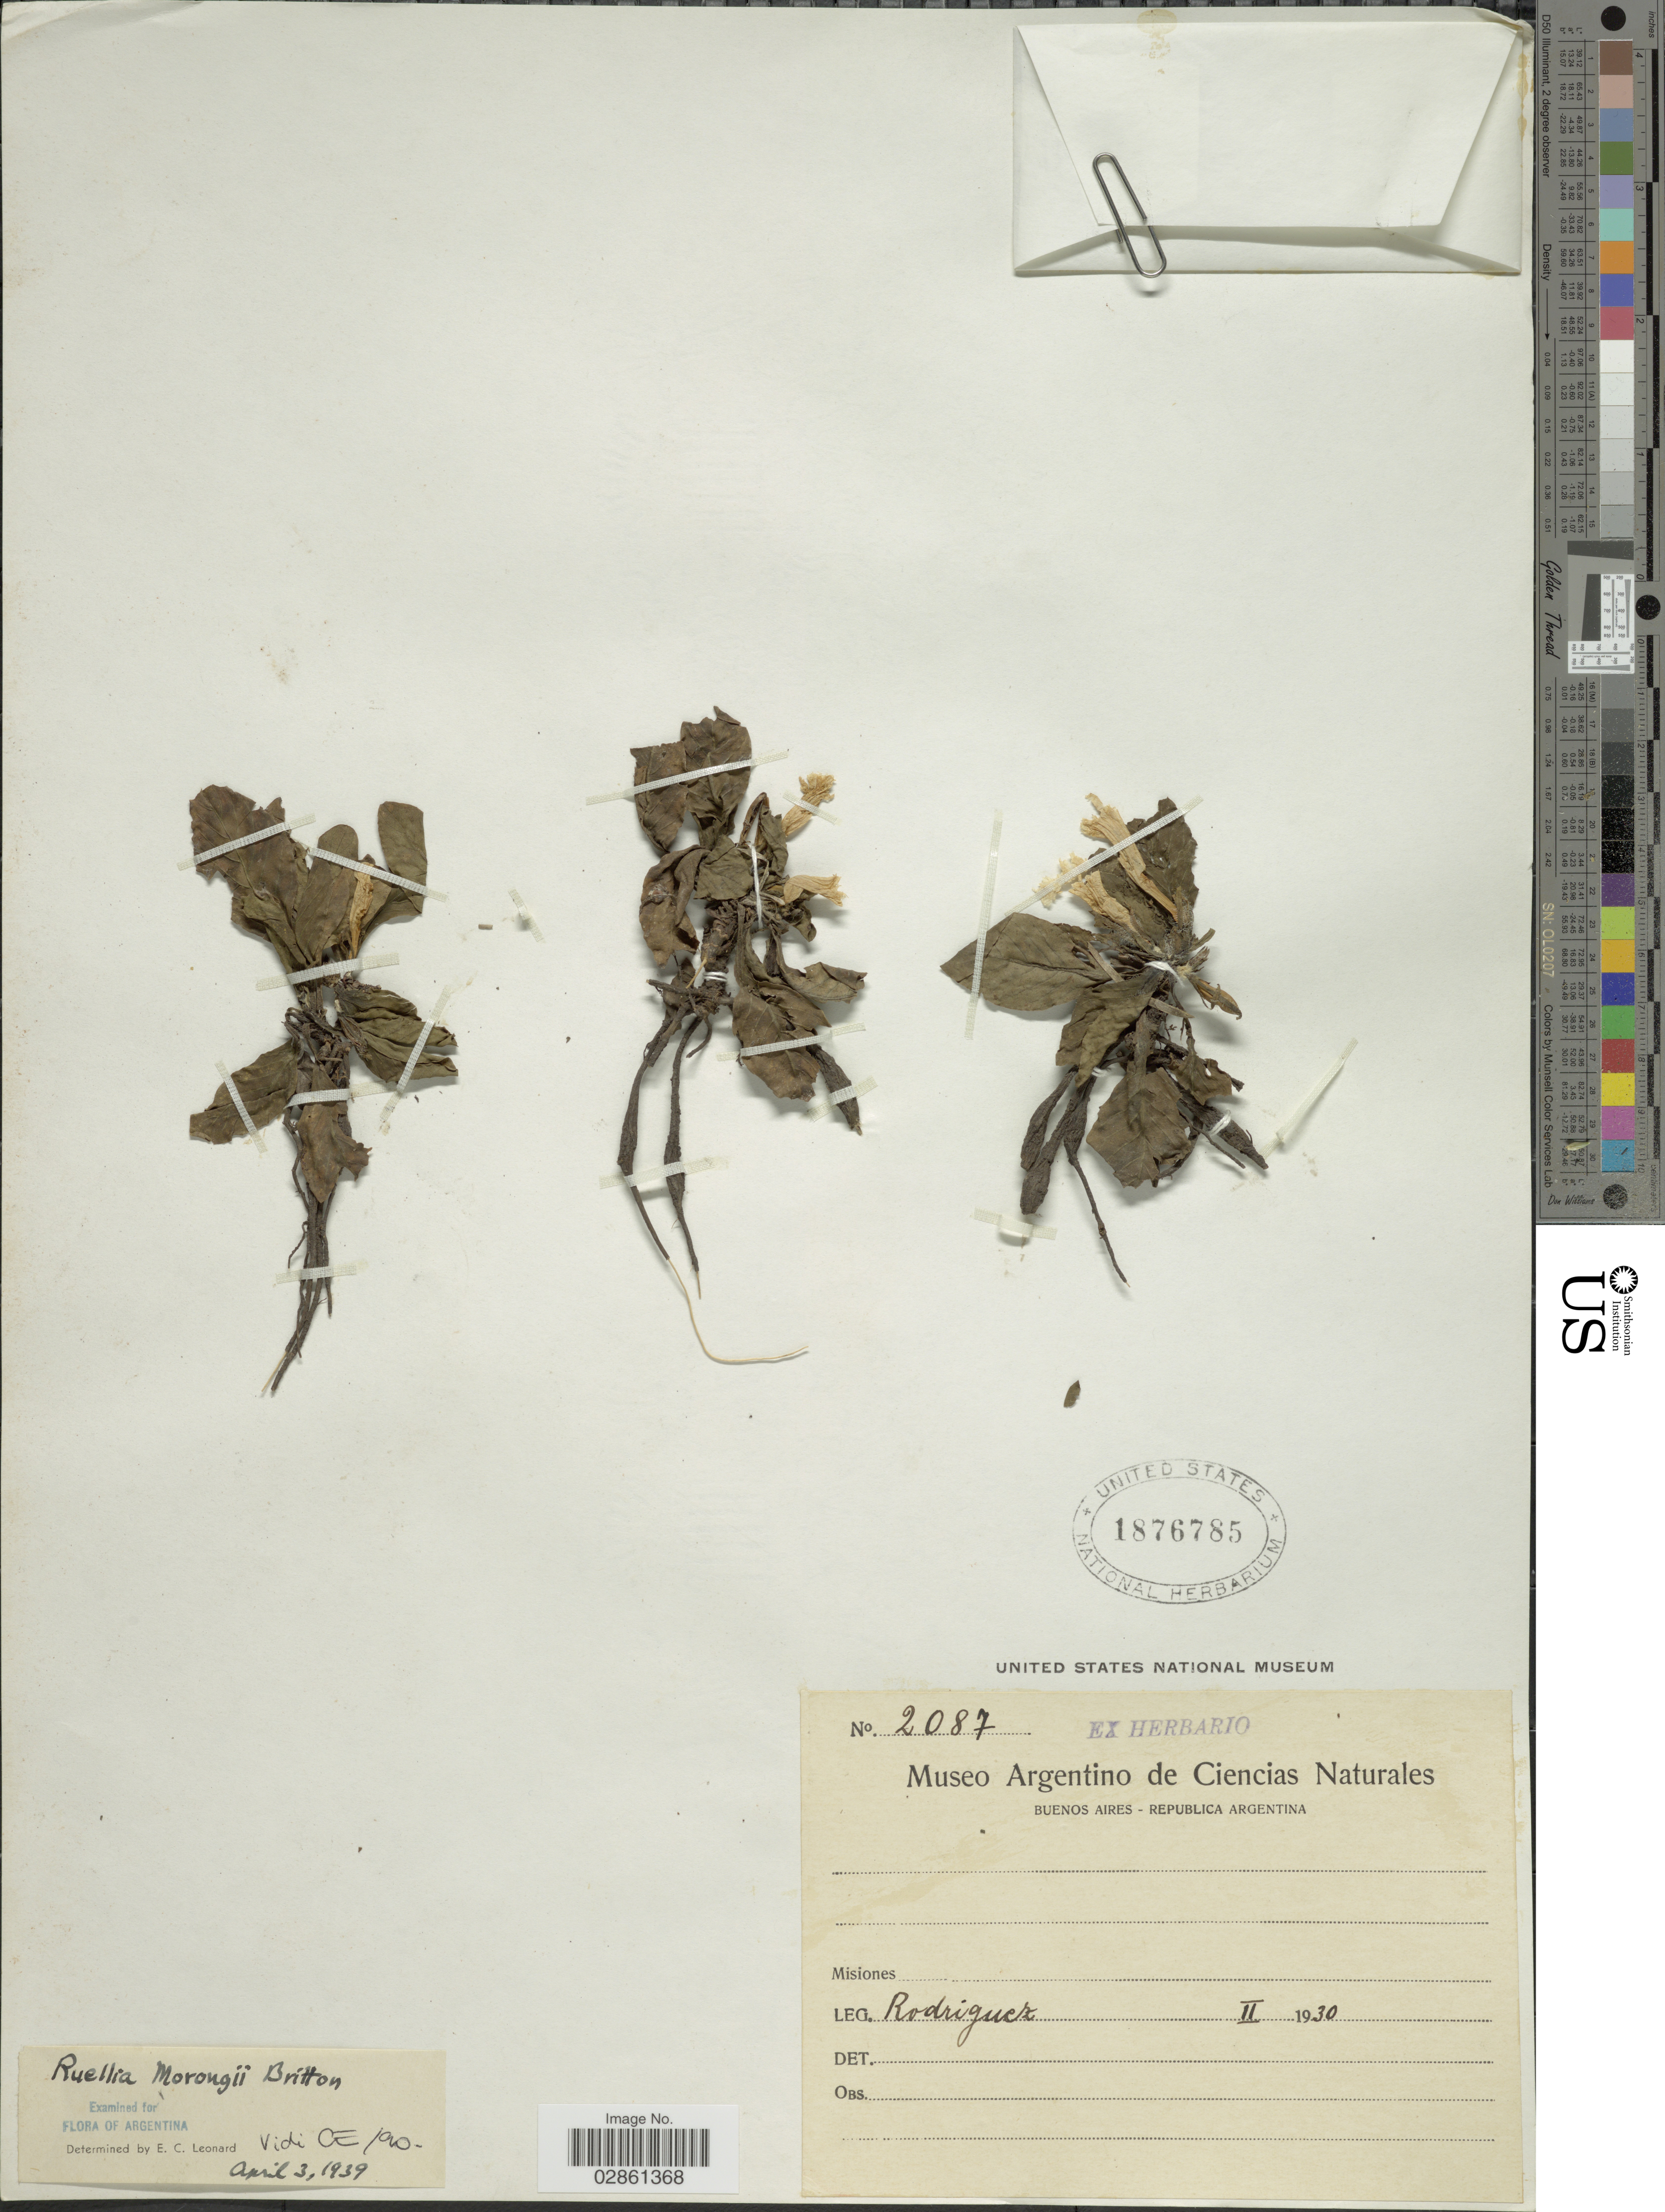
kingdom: Plantae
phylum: Tracheophyta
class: Magnoliopsida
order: Lamiales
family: Acanthaceae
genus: Ruellia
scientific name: Ruellia morongii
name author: Britton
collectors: Rodriguez, --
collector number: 2087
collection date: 1930-02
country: Argentina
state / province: Misiones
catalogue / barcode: US 1876785